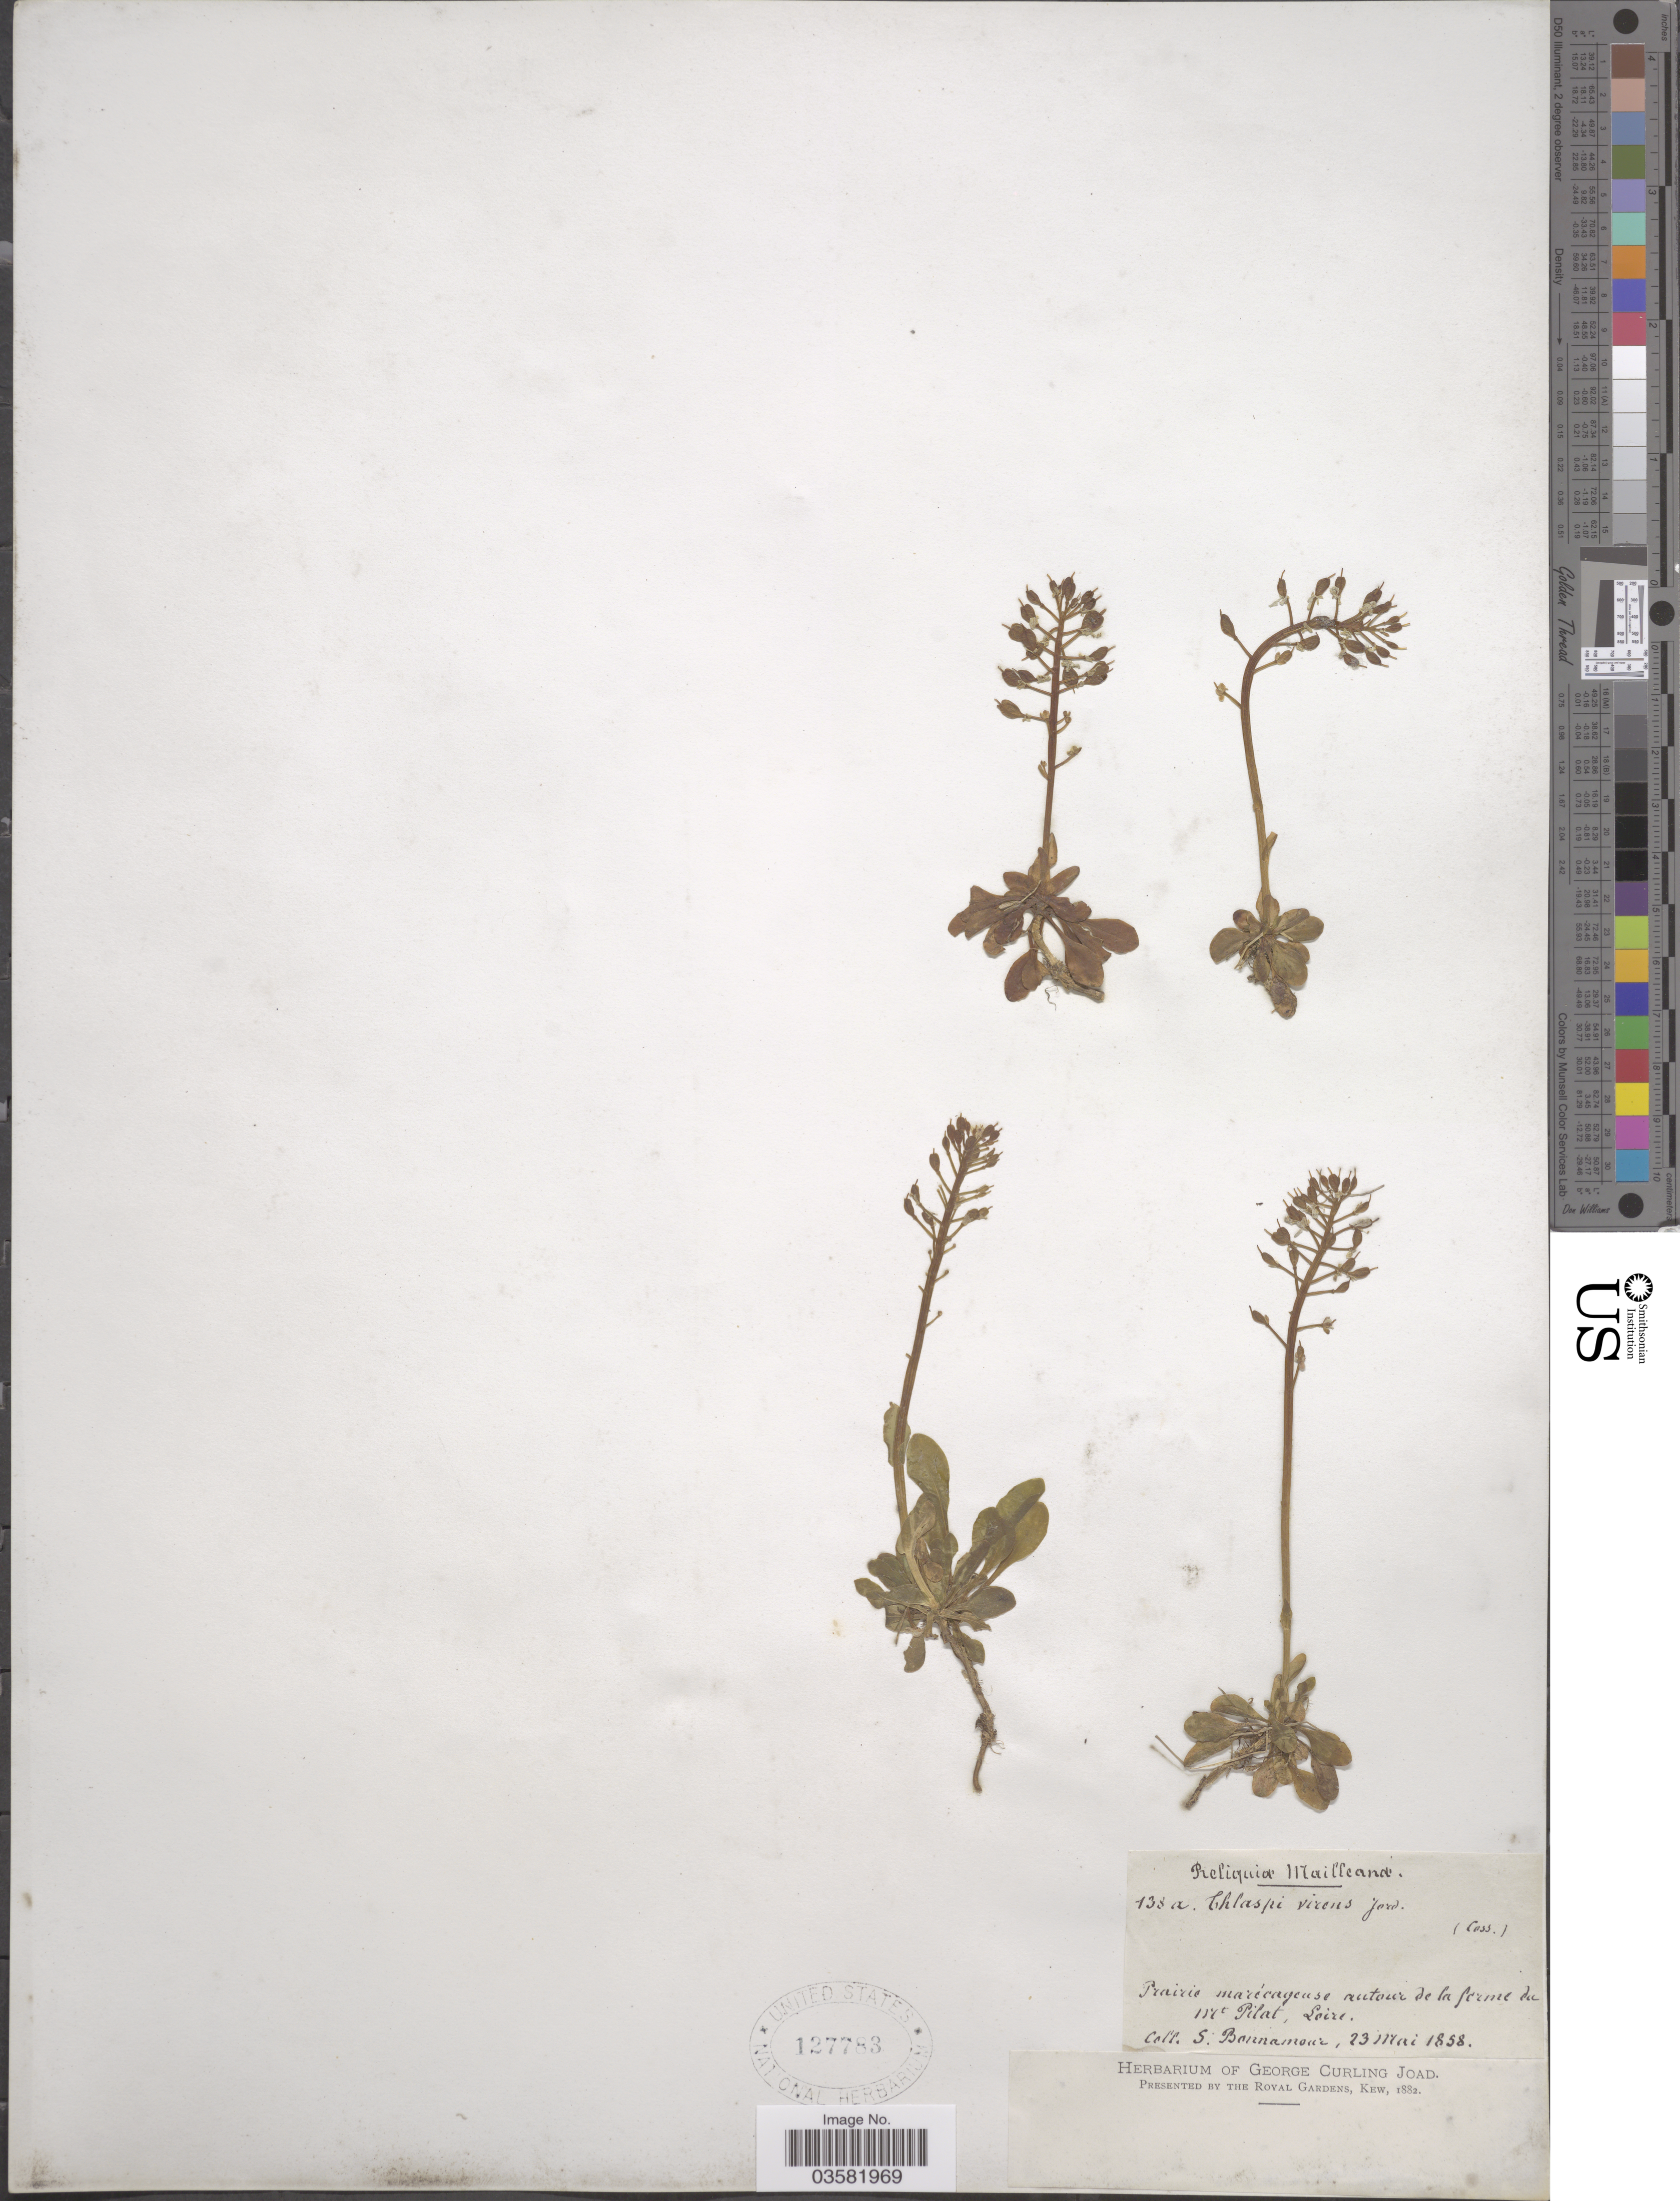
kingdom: Plantae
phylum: Tracheophyta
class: Magnoliopsida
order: Brassicales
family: Brassicaceae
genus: Thlaspi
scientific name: Thlaspi virens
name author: Jord.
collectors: S. Bonnamour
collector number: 138a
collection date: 1858-05-23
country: France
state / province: Pays de la Loire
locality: Prairie marécageuse autour de la forme du Mt Pilat, Loire.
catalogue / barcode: US 127783